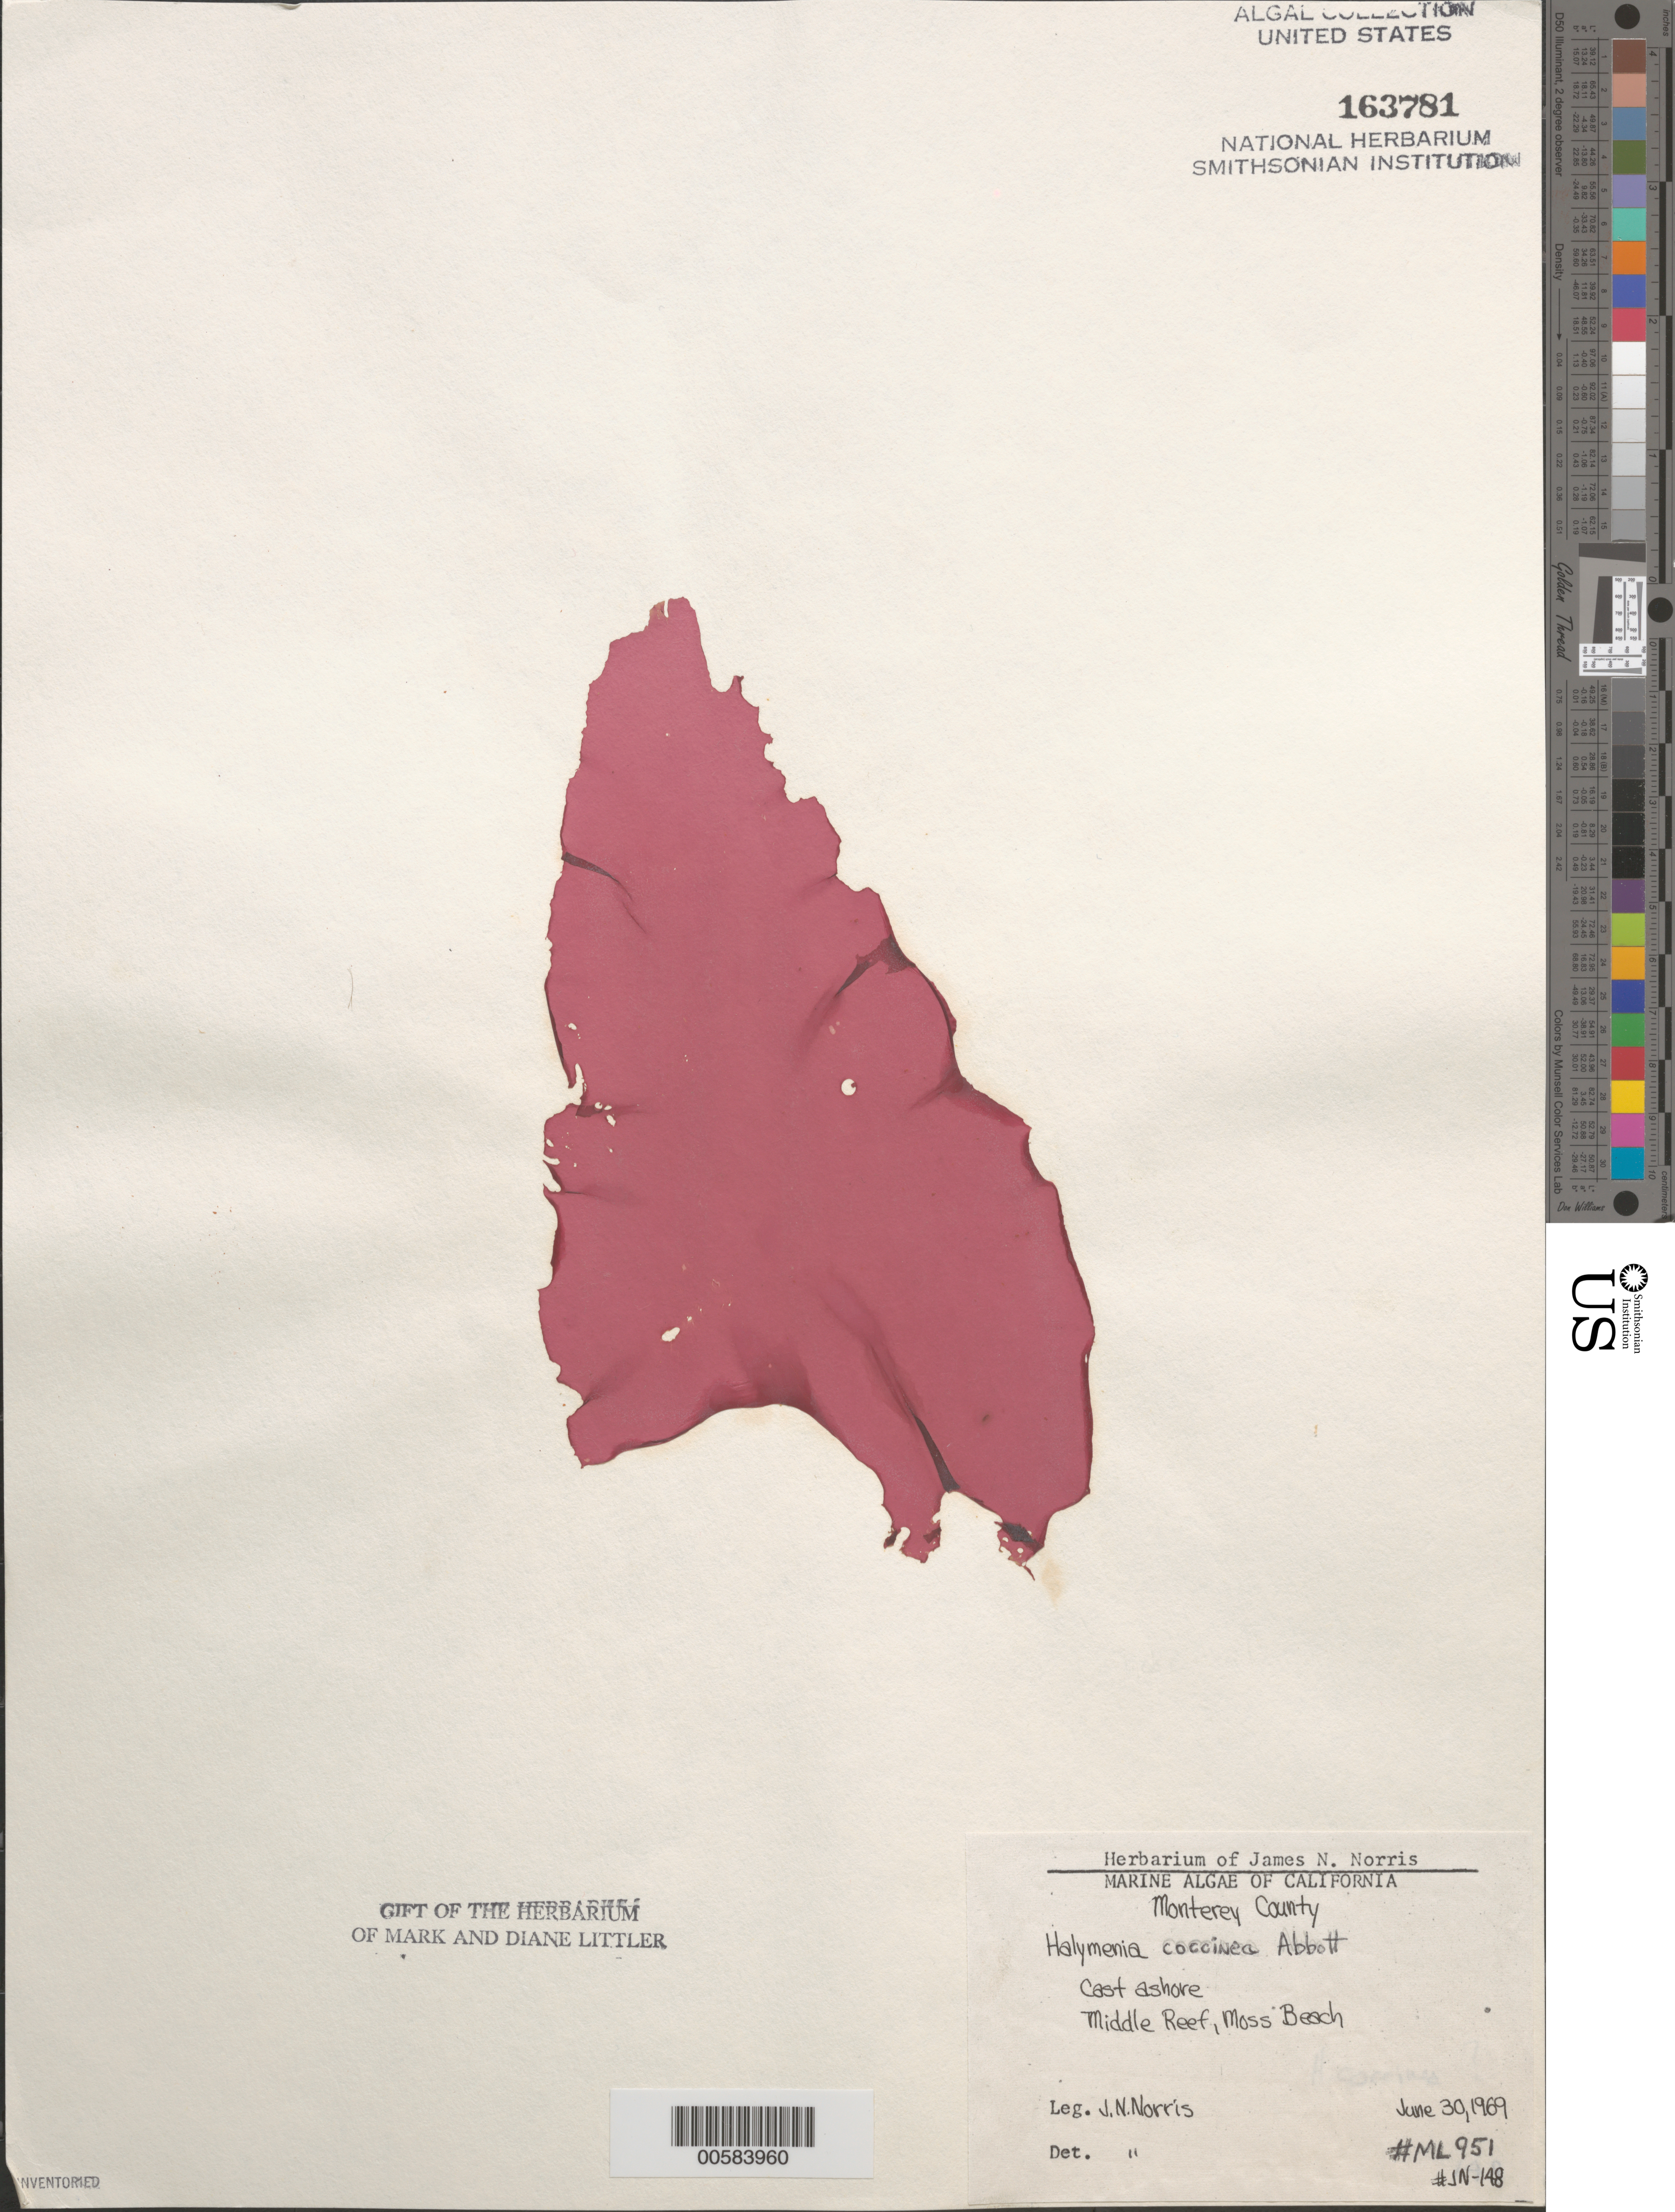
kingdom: Plantae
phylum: Rhodophyta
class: Florideophyceae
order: Halymeniales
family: Halymeniaceae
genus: Halymenia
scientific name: Halymenia coccinea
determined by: Norris, James N.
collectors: J. N. Norris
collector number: JN-148 & ML 951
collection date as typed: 30 Jun 1969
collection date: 1969-06-30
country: United States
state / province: California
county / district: Monterey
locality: Middle Reef of Moss Beach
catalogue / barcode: US 163781